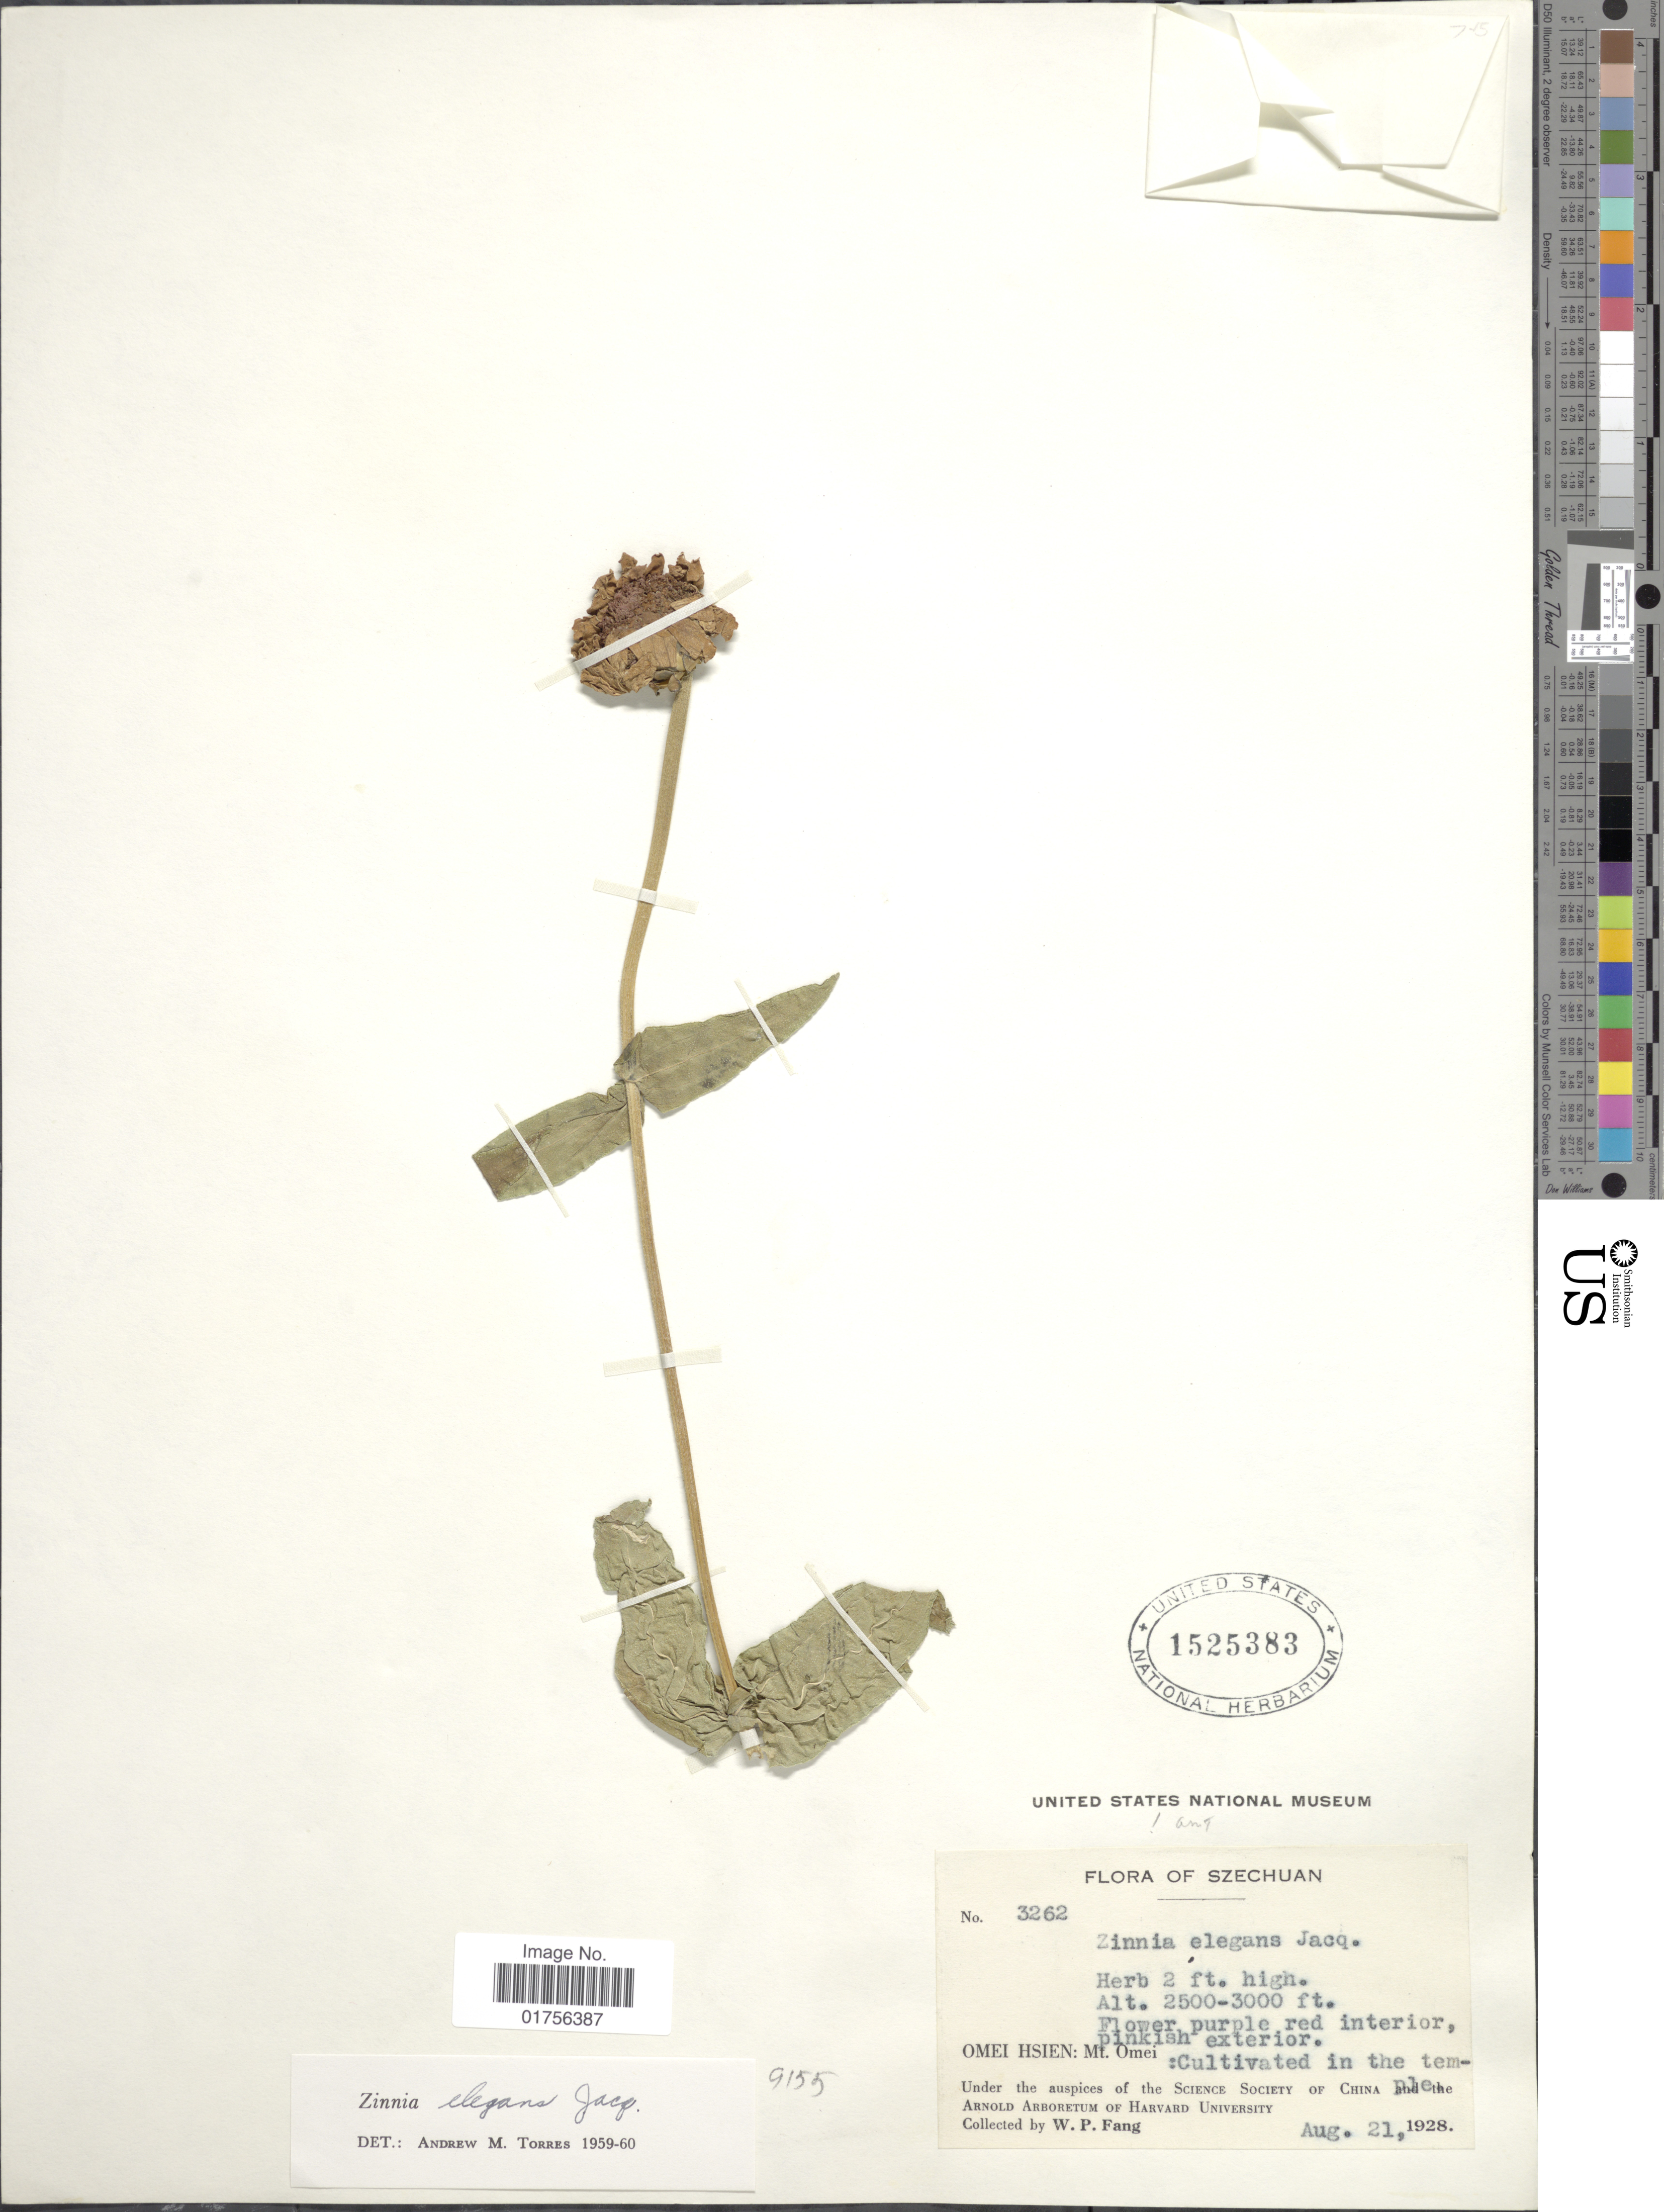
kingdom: Plantae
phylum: Tracheophyta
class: Magnoliopsida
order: Asterales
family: Asteraceae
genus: Zinnia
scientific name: Zinnia elegans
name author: Jacq.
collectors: W. P. Fang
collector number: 3262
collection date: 1928-08-21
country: China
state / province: Sichuan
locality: Szechuan, Omei Hsien: Mt. Omei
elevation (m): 762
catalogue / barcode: US 1525383